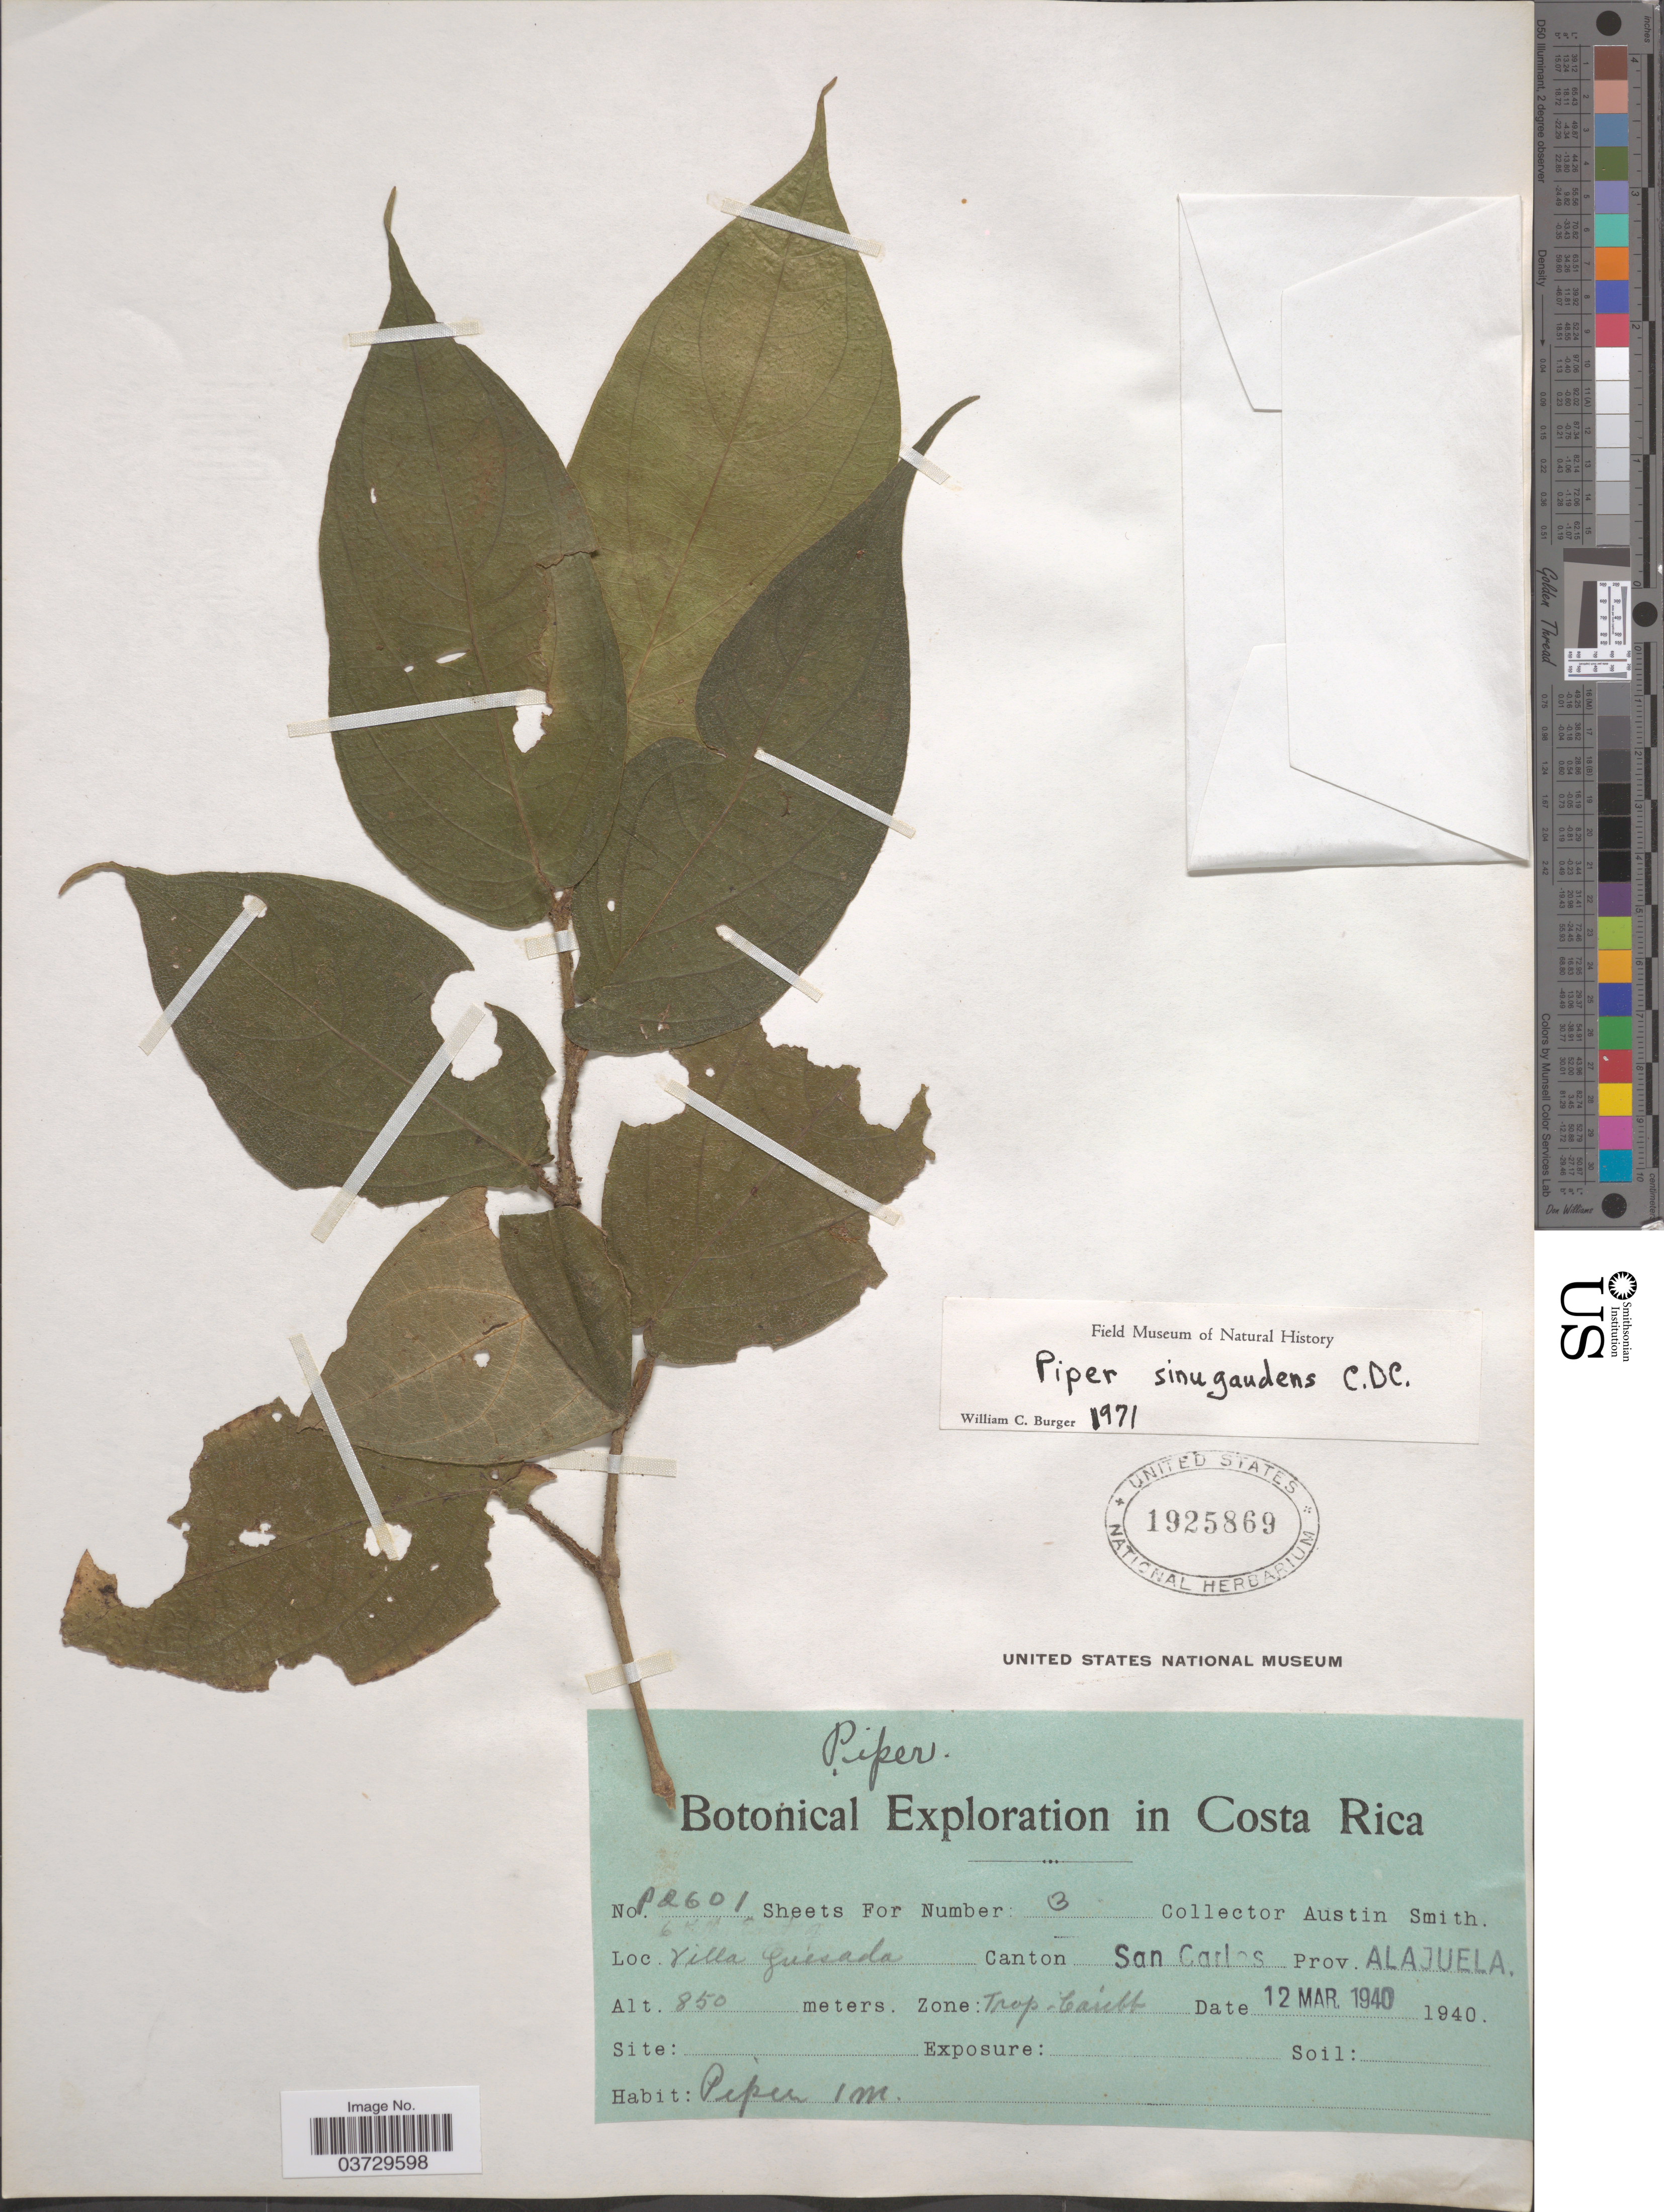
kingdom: Plantae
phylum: Tracheophyta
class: Magnoliopsida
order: Piperales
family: Piperaceae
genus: Piper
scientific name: Piper sinugaudens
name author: C. DC.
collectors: Aust P. Smith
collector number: P2601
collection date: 1940-03-12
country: Costa Rica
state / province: Alajuela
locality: Villa Quesada, Canton San Carlos.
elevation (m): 850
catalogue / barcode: US 1925869